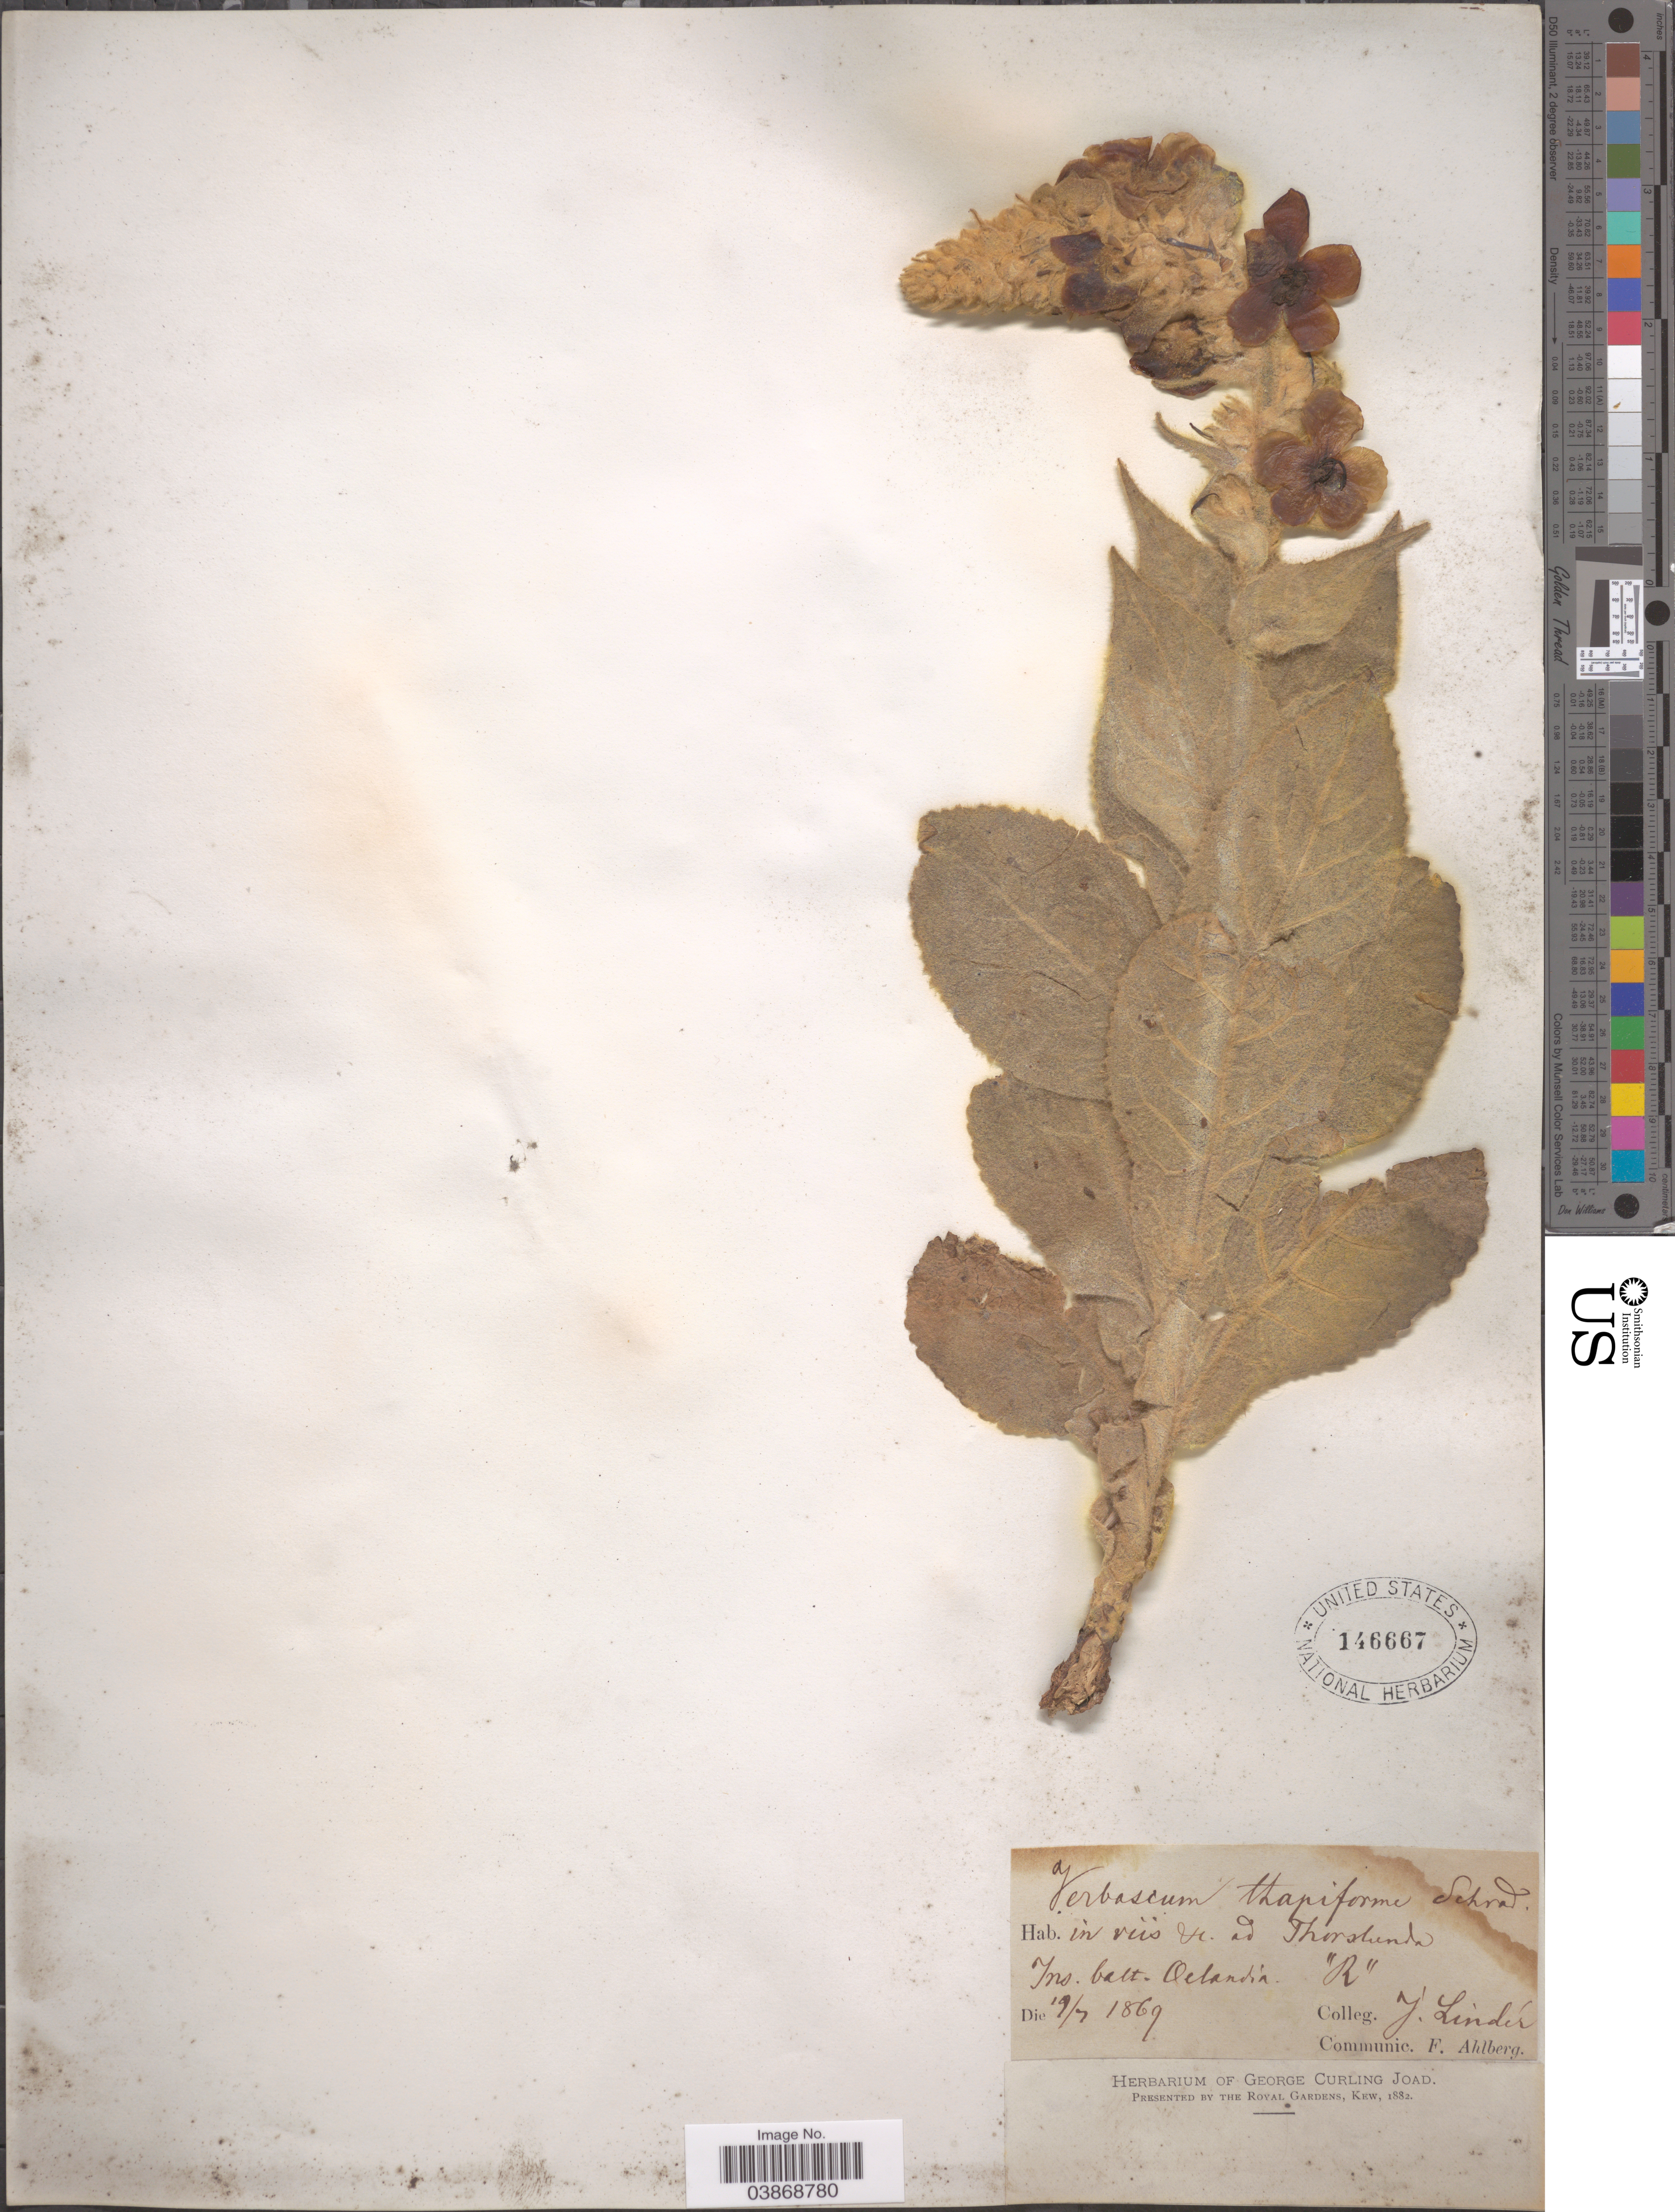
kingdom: Plantae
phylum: Tracheophyta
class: Magnoliopsida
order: Lamiales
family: Scrophulariaceae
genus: Verbascum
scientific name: Verbascum thapsiforme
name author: Schrad.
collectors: J. Linder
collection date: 1869-07-19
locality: In viis h [interpreted]. ad Thorslund [interpreted]. Ins. balt. Oclandia. "R".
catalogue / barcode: US 146667